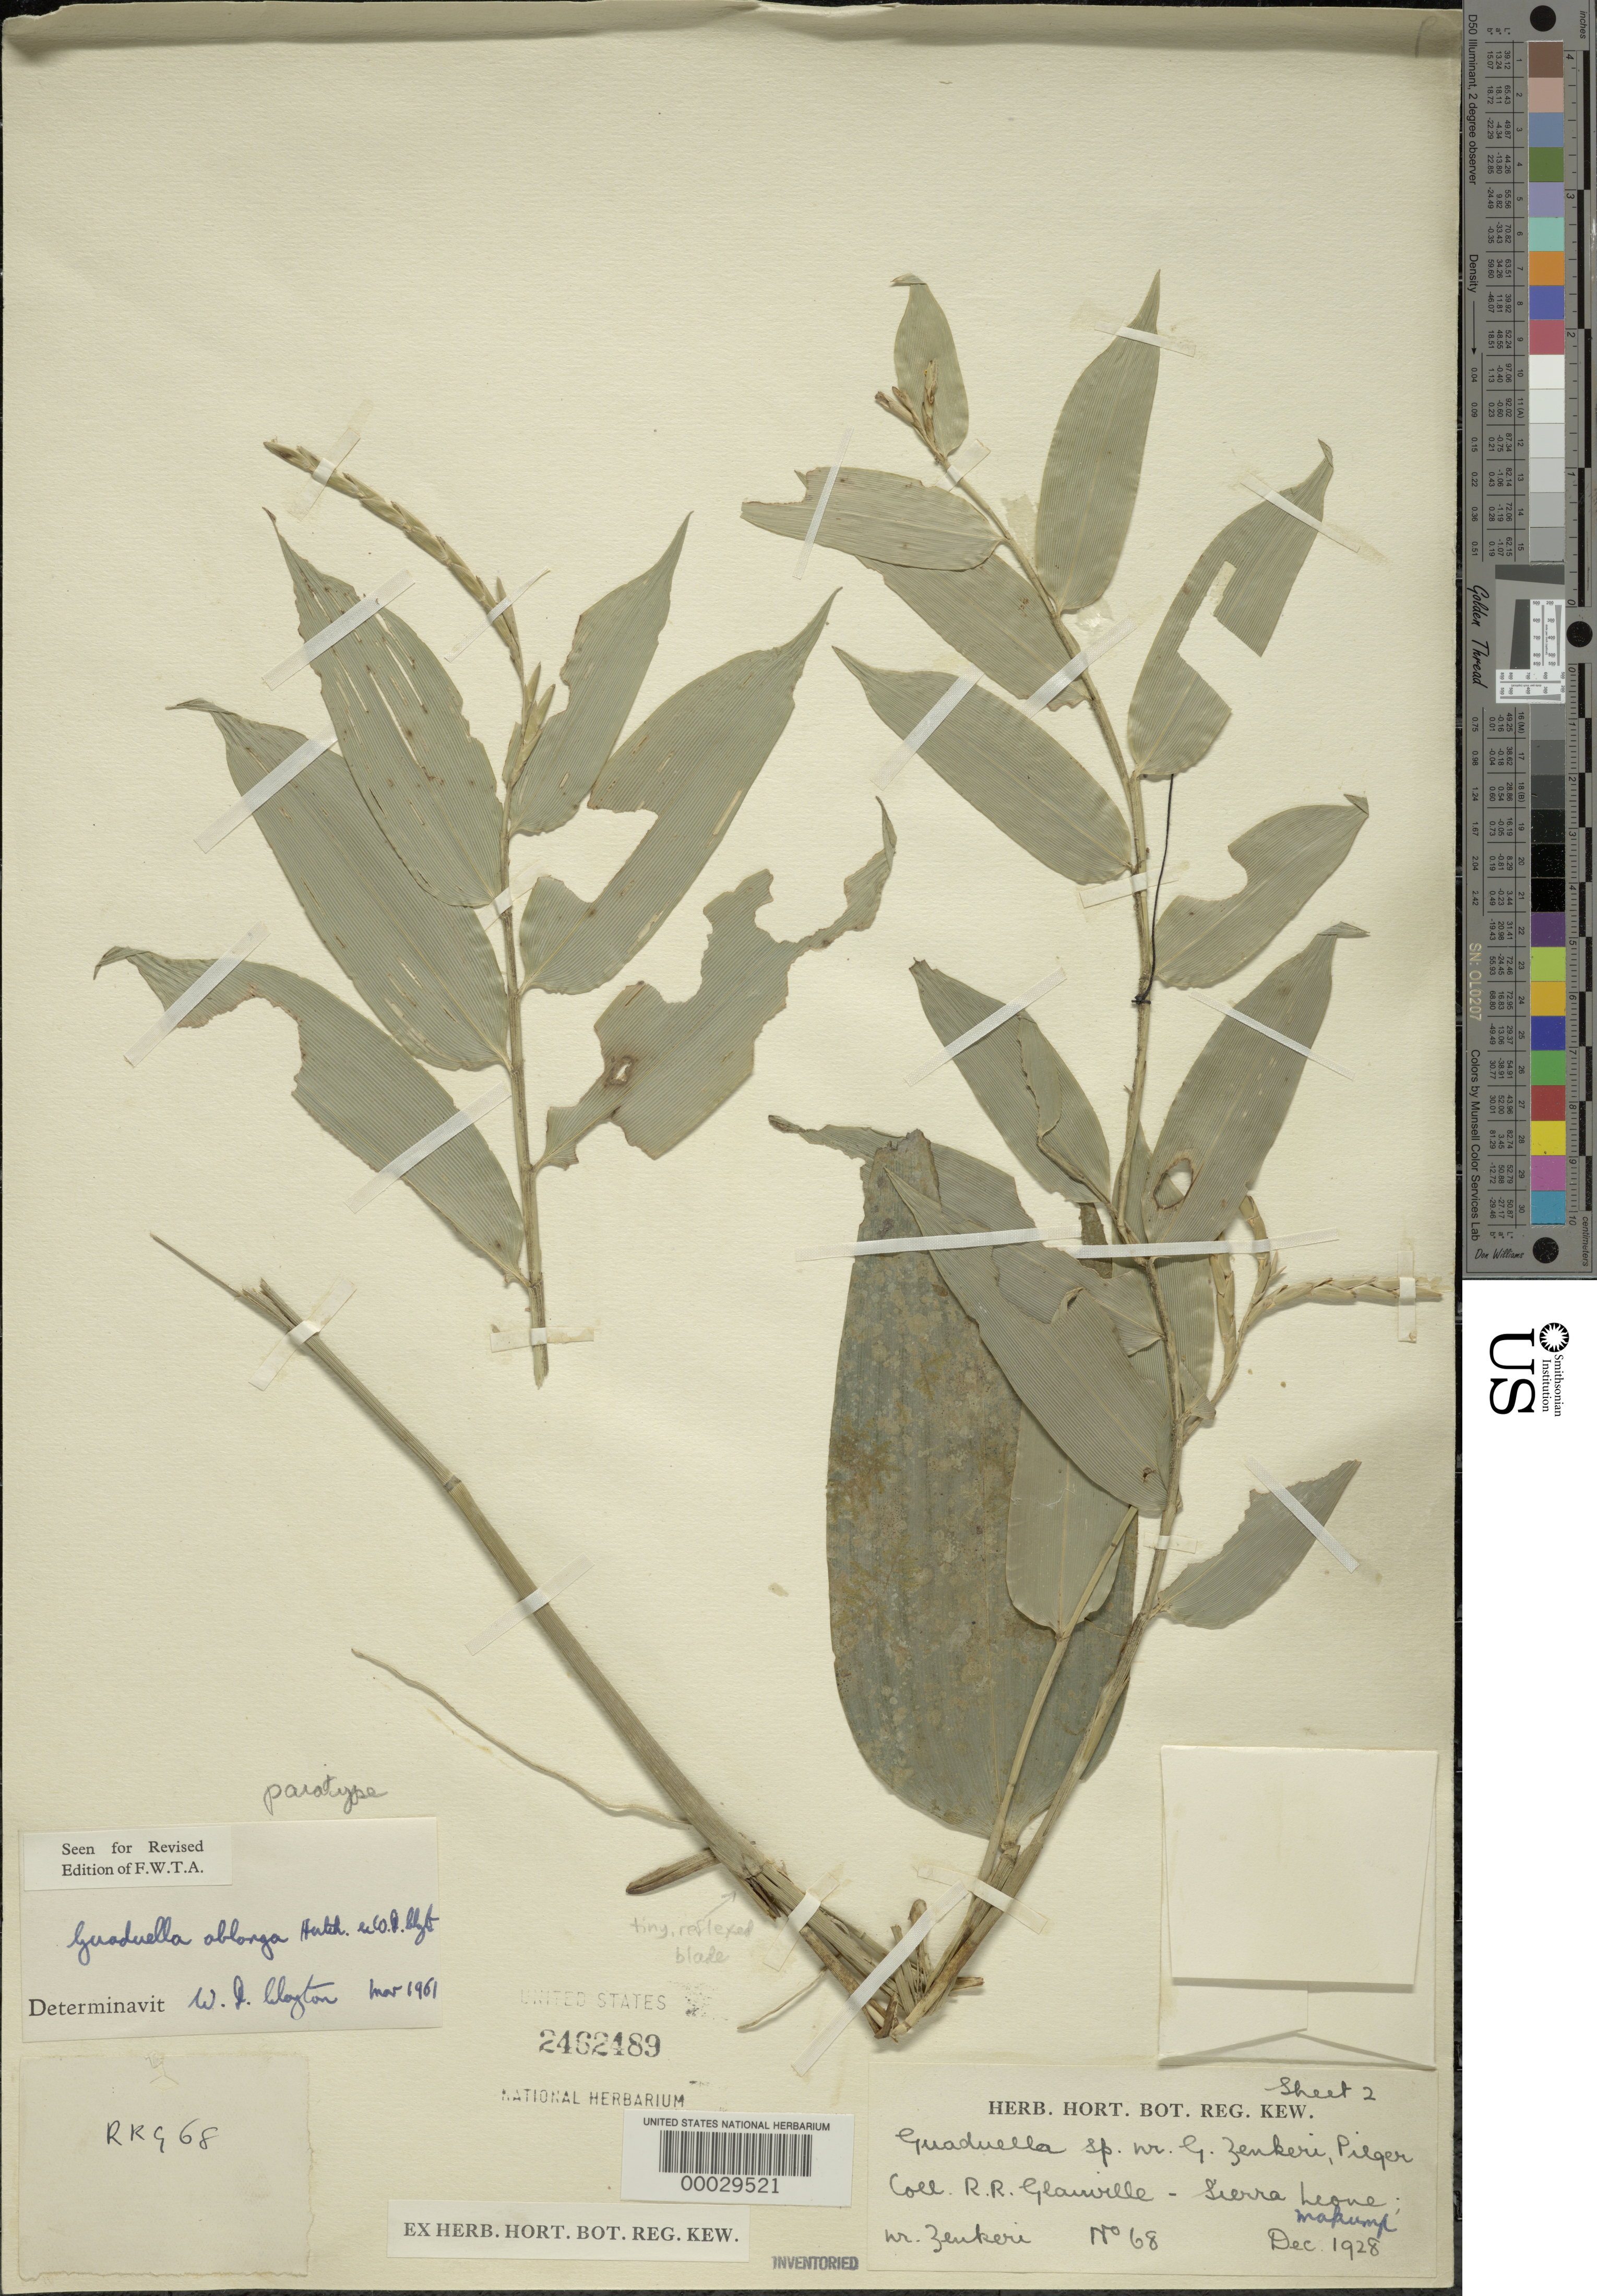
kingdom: Plantae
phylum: Tracheophyta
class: Liliopsida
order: Poales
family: Poaceae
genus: Guaduella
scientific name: Guaduella oblonga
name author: Hutch.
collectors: G. A. Zenker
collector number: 68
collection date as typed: Dec 1928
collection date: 1928-12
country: Sierra Leone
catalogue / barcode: US 2462489